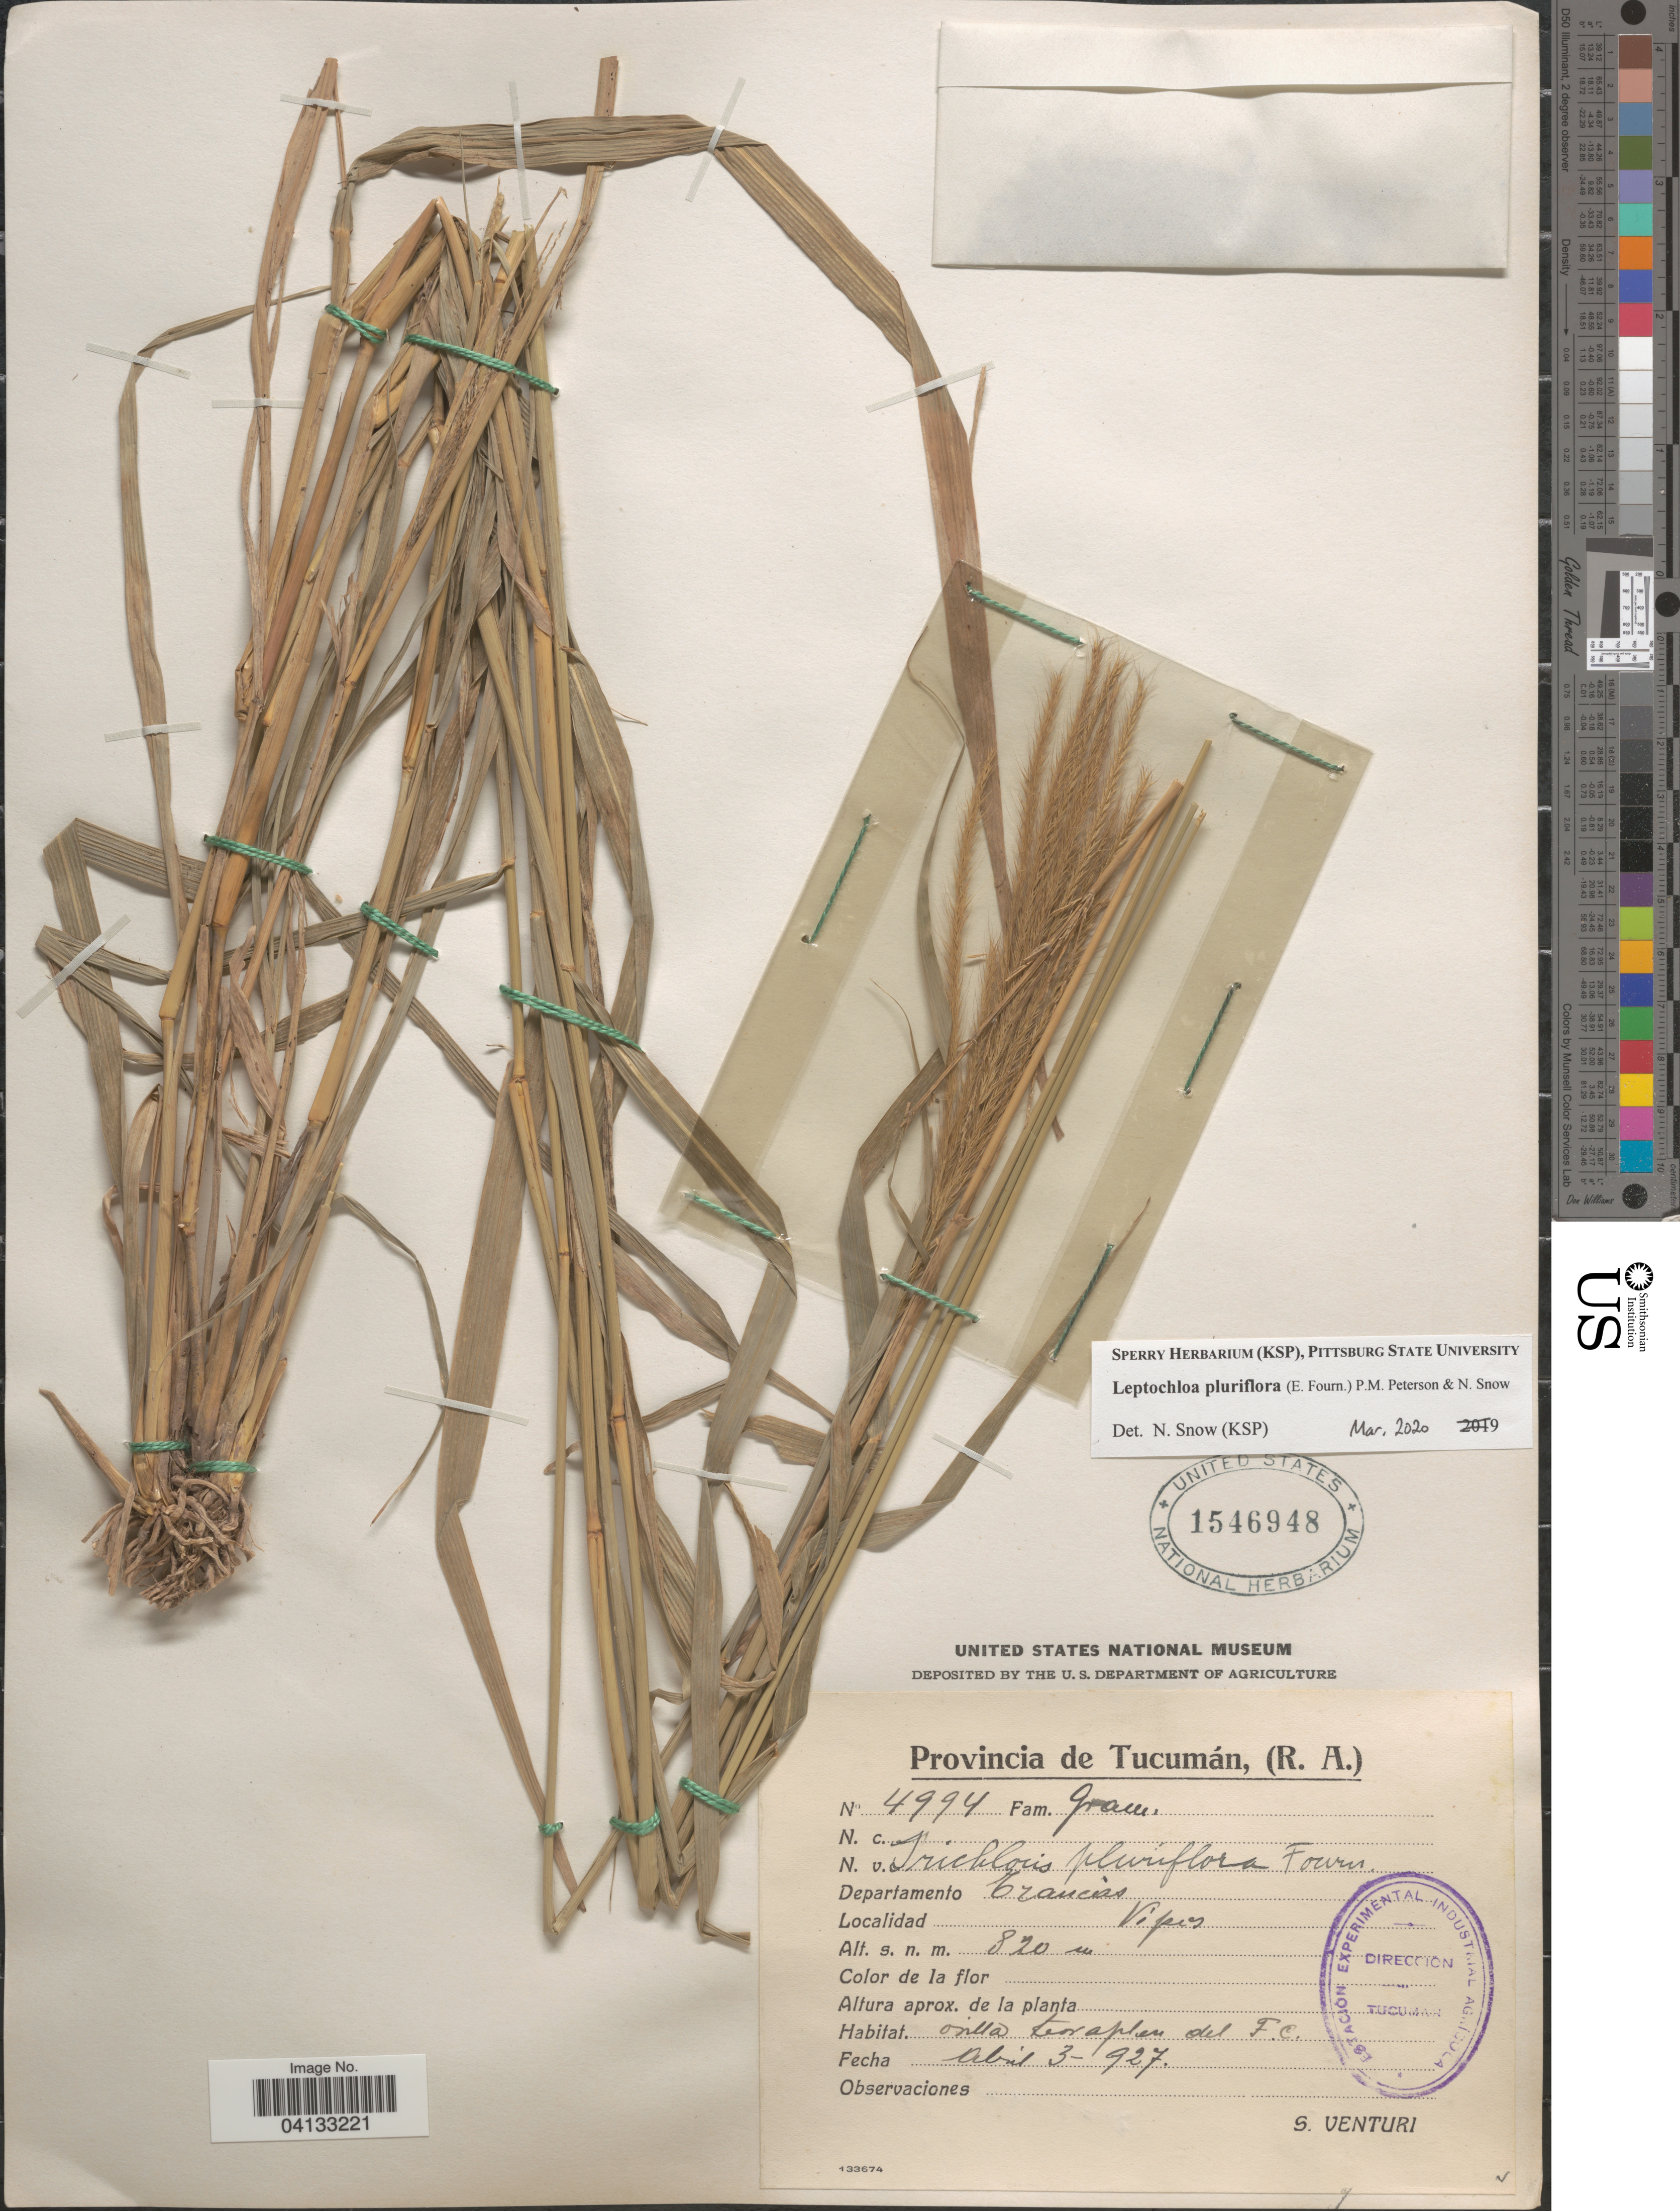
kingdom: Plantae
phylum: Tracheophyta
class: Liliopsida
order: Poales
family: Poaceae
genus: Leptochloa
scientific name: Leptochloa pluriflora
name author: (E. Fourn.) P.M. Peterson & N. Snow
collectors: S. Venturi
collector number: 4994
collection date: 1927-04-03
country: Argentina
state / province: Tucuman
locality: Departamento Trancas. Vipos.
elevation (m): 820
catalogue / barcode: US 1546948